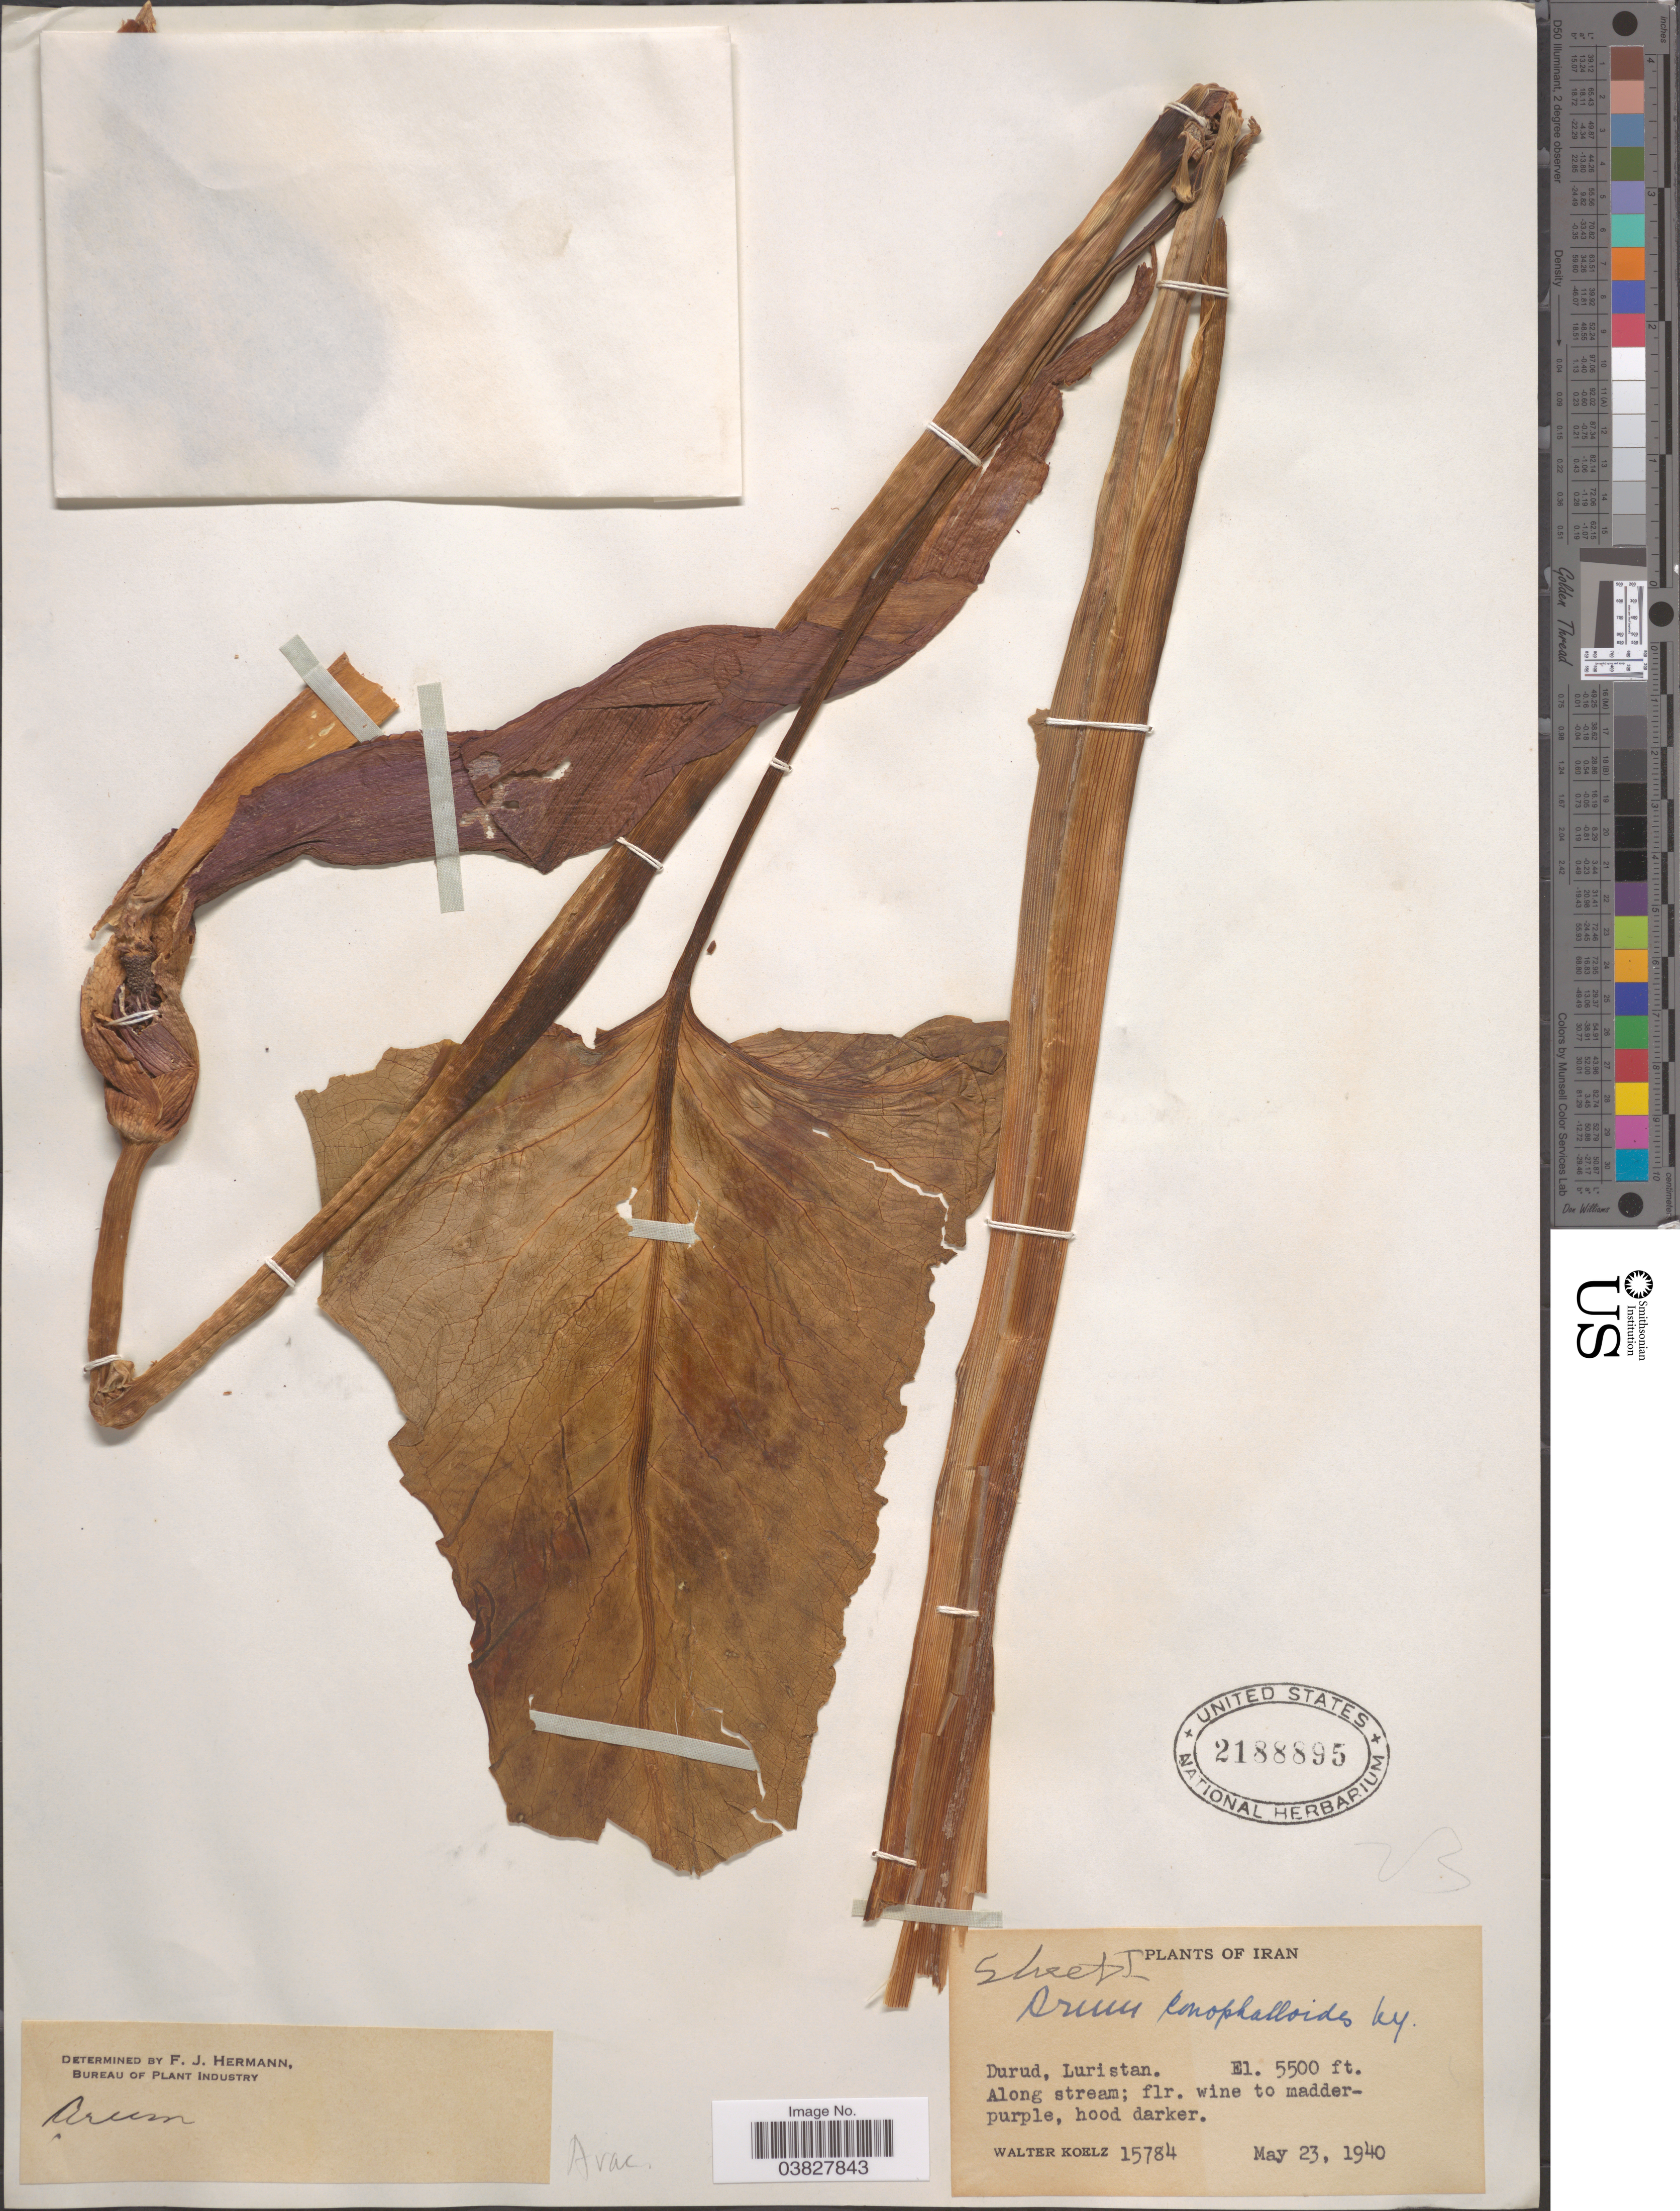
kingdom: Plantae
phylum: Tracheophyta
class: Liliopsida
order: Alismatales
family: Araceae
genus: Arum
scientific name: Arum conophalloides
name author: Kotschy & Schott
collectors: W. N. Koelz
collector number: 15784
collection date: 1940-05-23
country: Iran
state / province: Lorestan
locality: Durud, Luristan.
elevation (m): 1676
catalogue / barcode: US 2188895